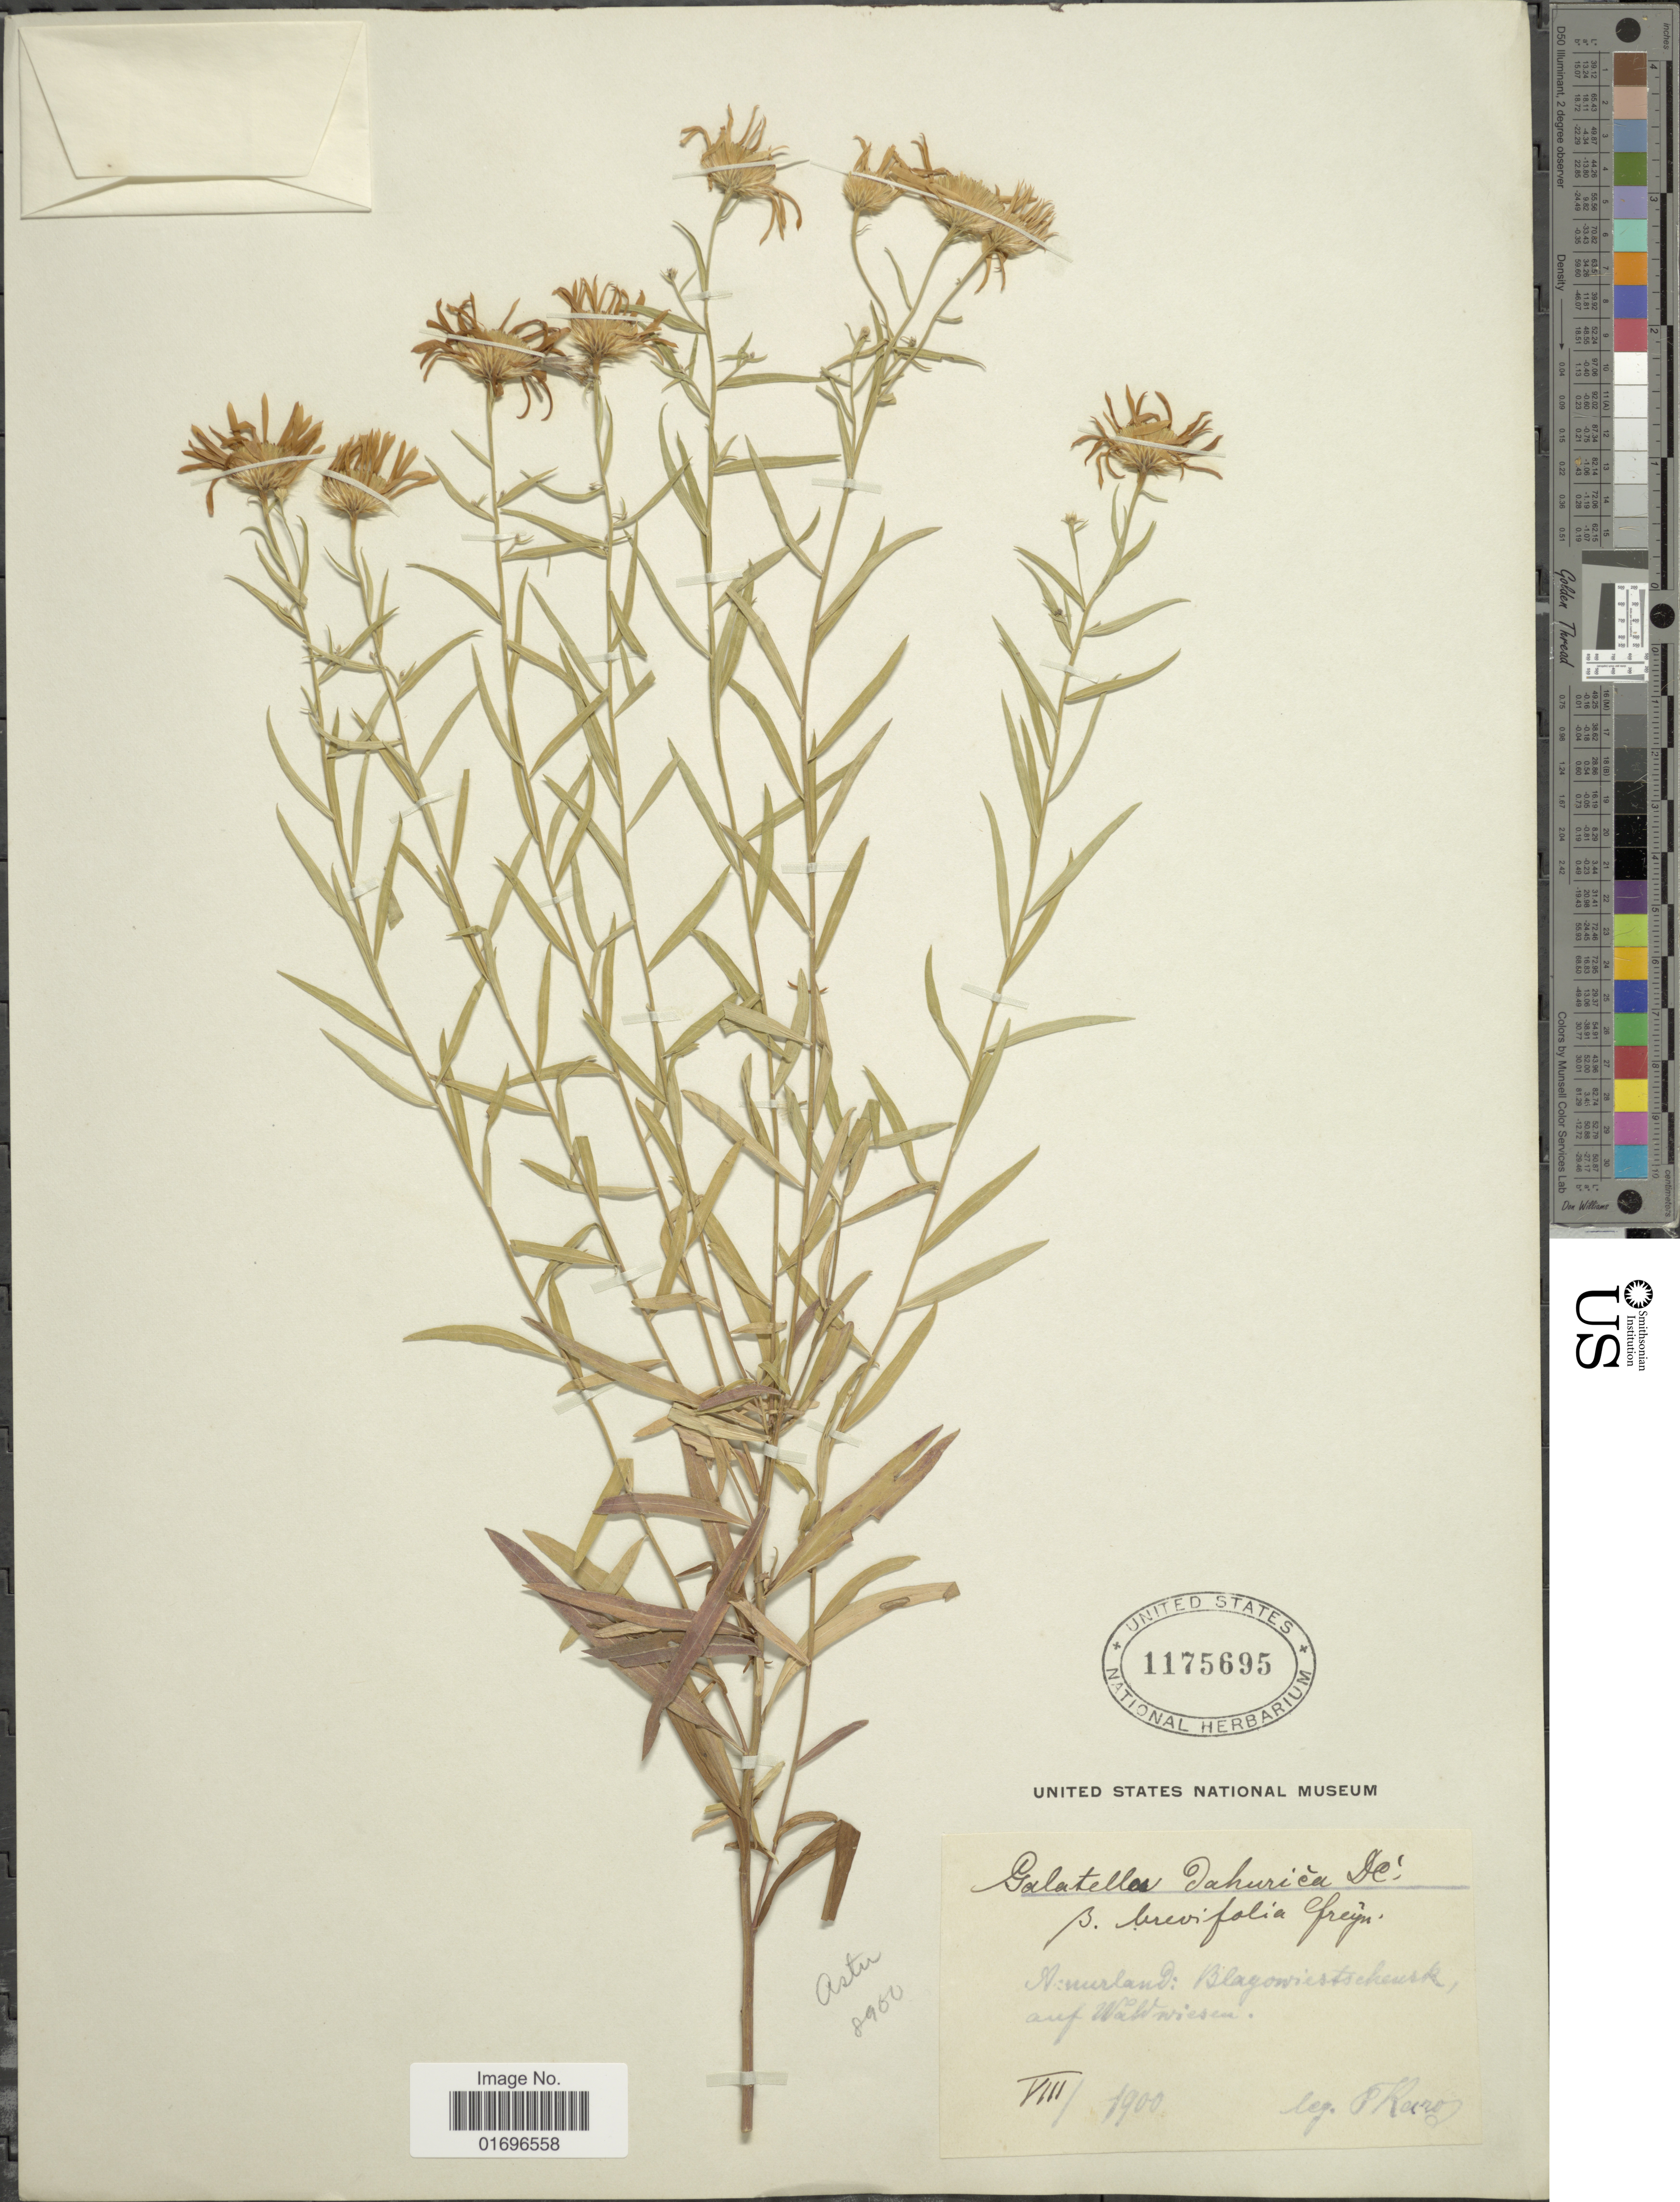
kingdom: Plantae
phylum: Tracheophyta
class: Magnoliopsida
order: Asterales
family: Asteraceae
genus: Aster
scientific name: Aster dahuricus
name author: (DC.) Benth. ex Baker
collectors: F. Karo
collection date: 1900-08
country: Russian Federation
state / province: Amur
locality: Amurland: Blagoveshchensk, auf Wåldwiesen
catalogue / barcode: US 1175695